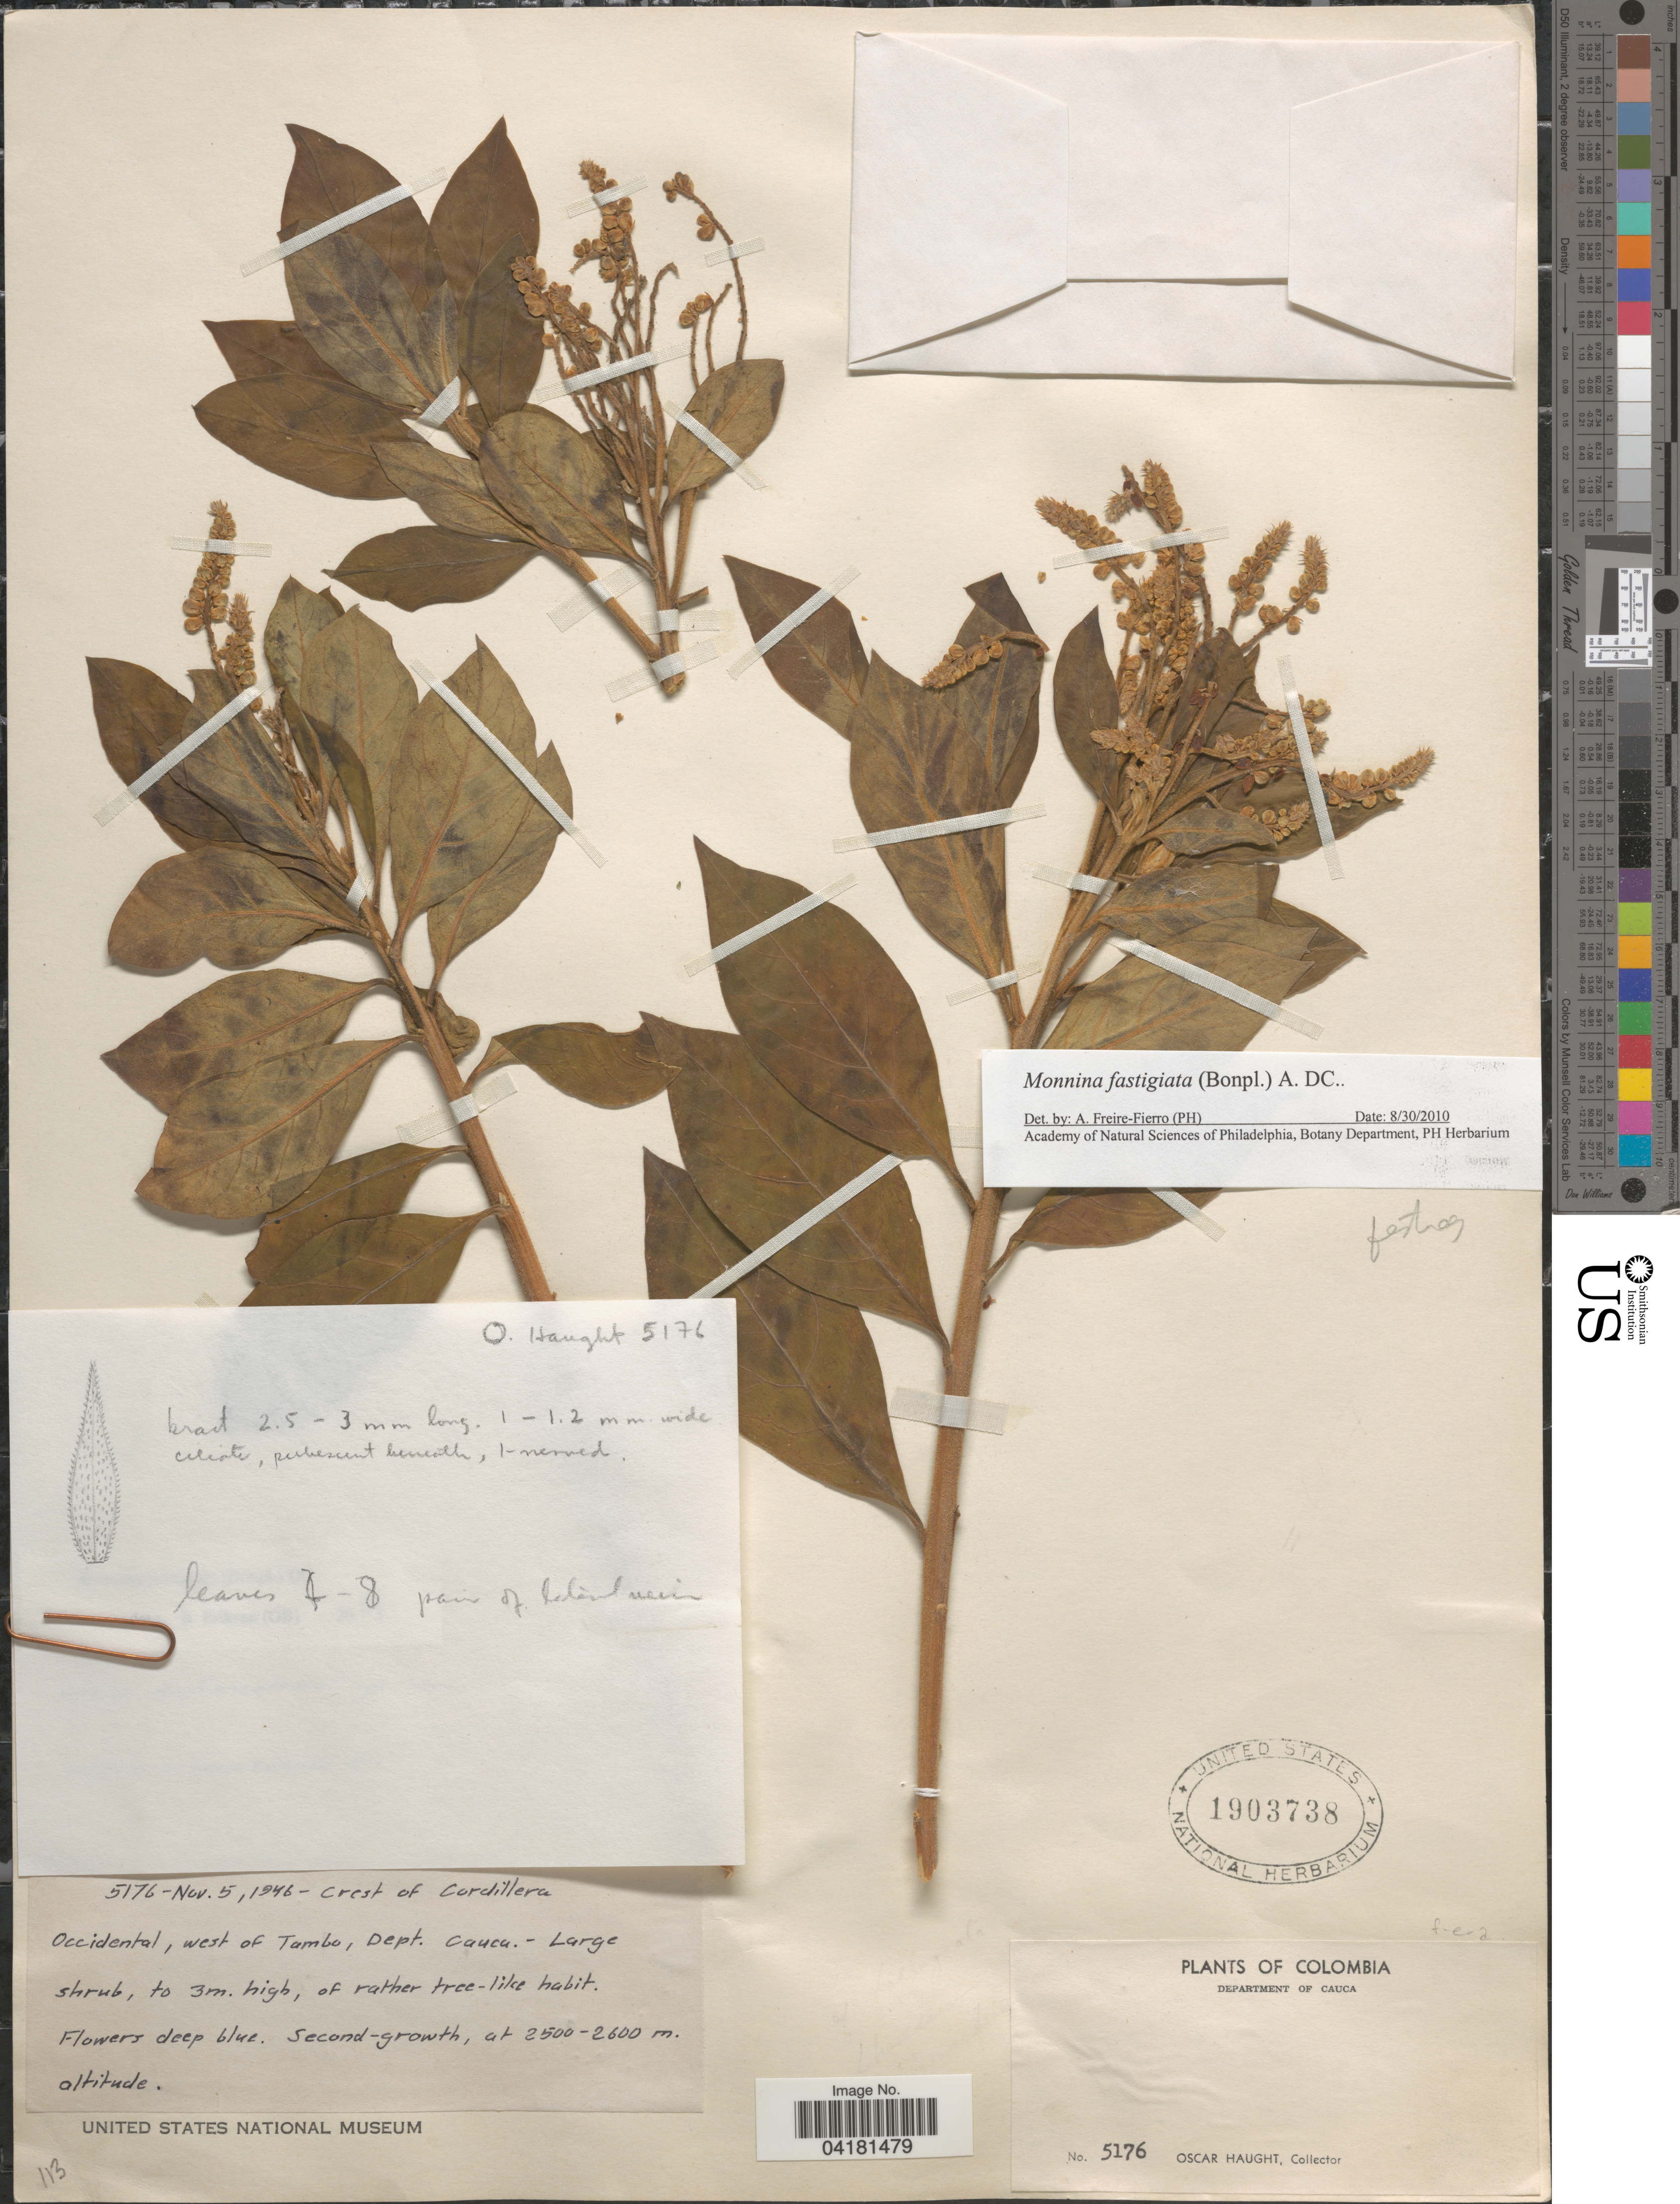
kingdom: Plantae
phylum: Tracheophyta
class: Magnoliopsida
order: Fabales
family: Polygalaceae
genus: Monnina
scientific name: Monnina fastigiata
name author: (Bonpl.) DC.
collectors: O. L. Haught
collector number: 5176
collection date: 1946-11-05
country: Colombia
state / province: Cauca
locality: Department of Cauca. Crest of Cordillera Occidental, west of Tambo.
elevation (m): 2500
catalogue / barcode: US 1903738